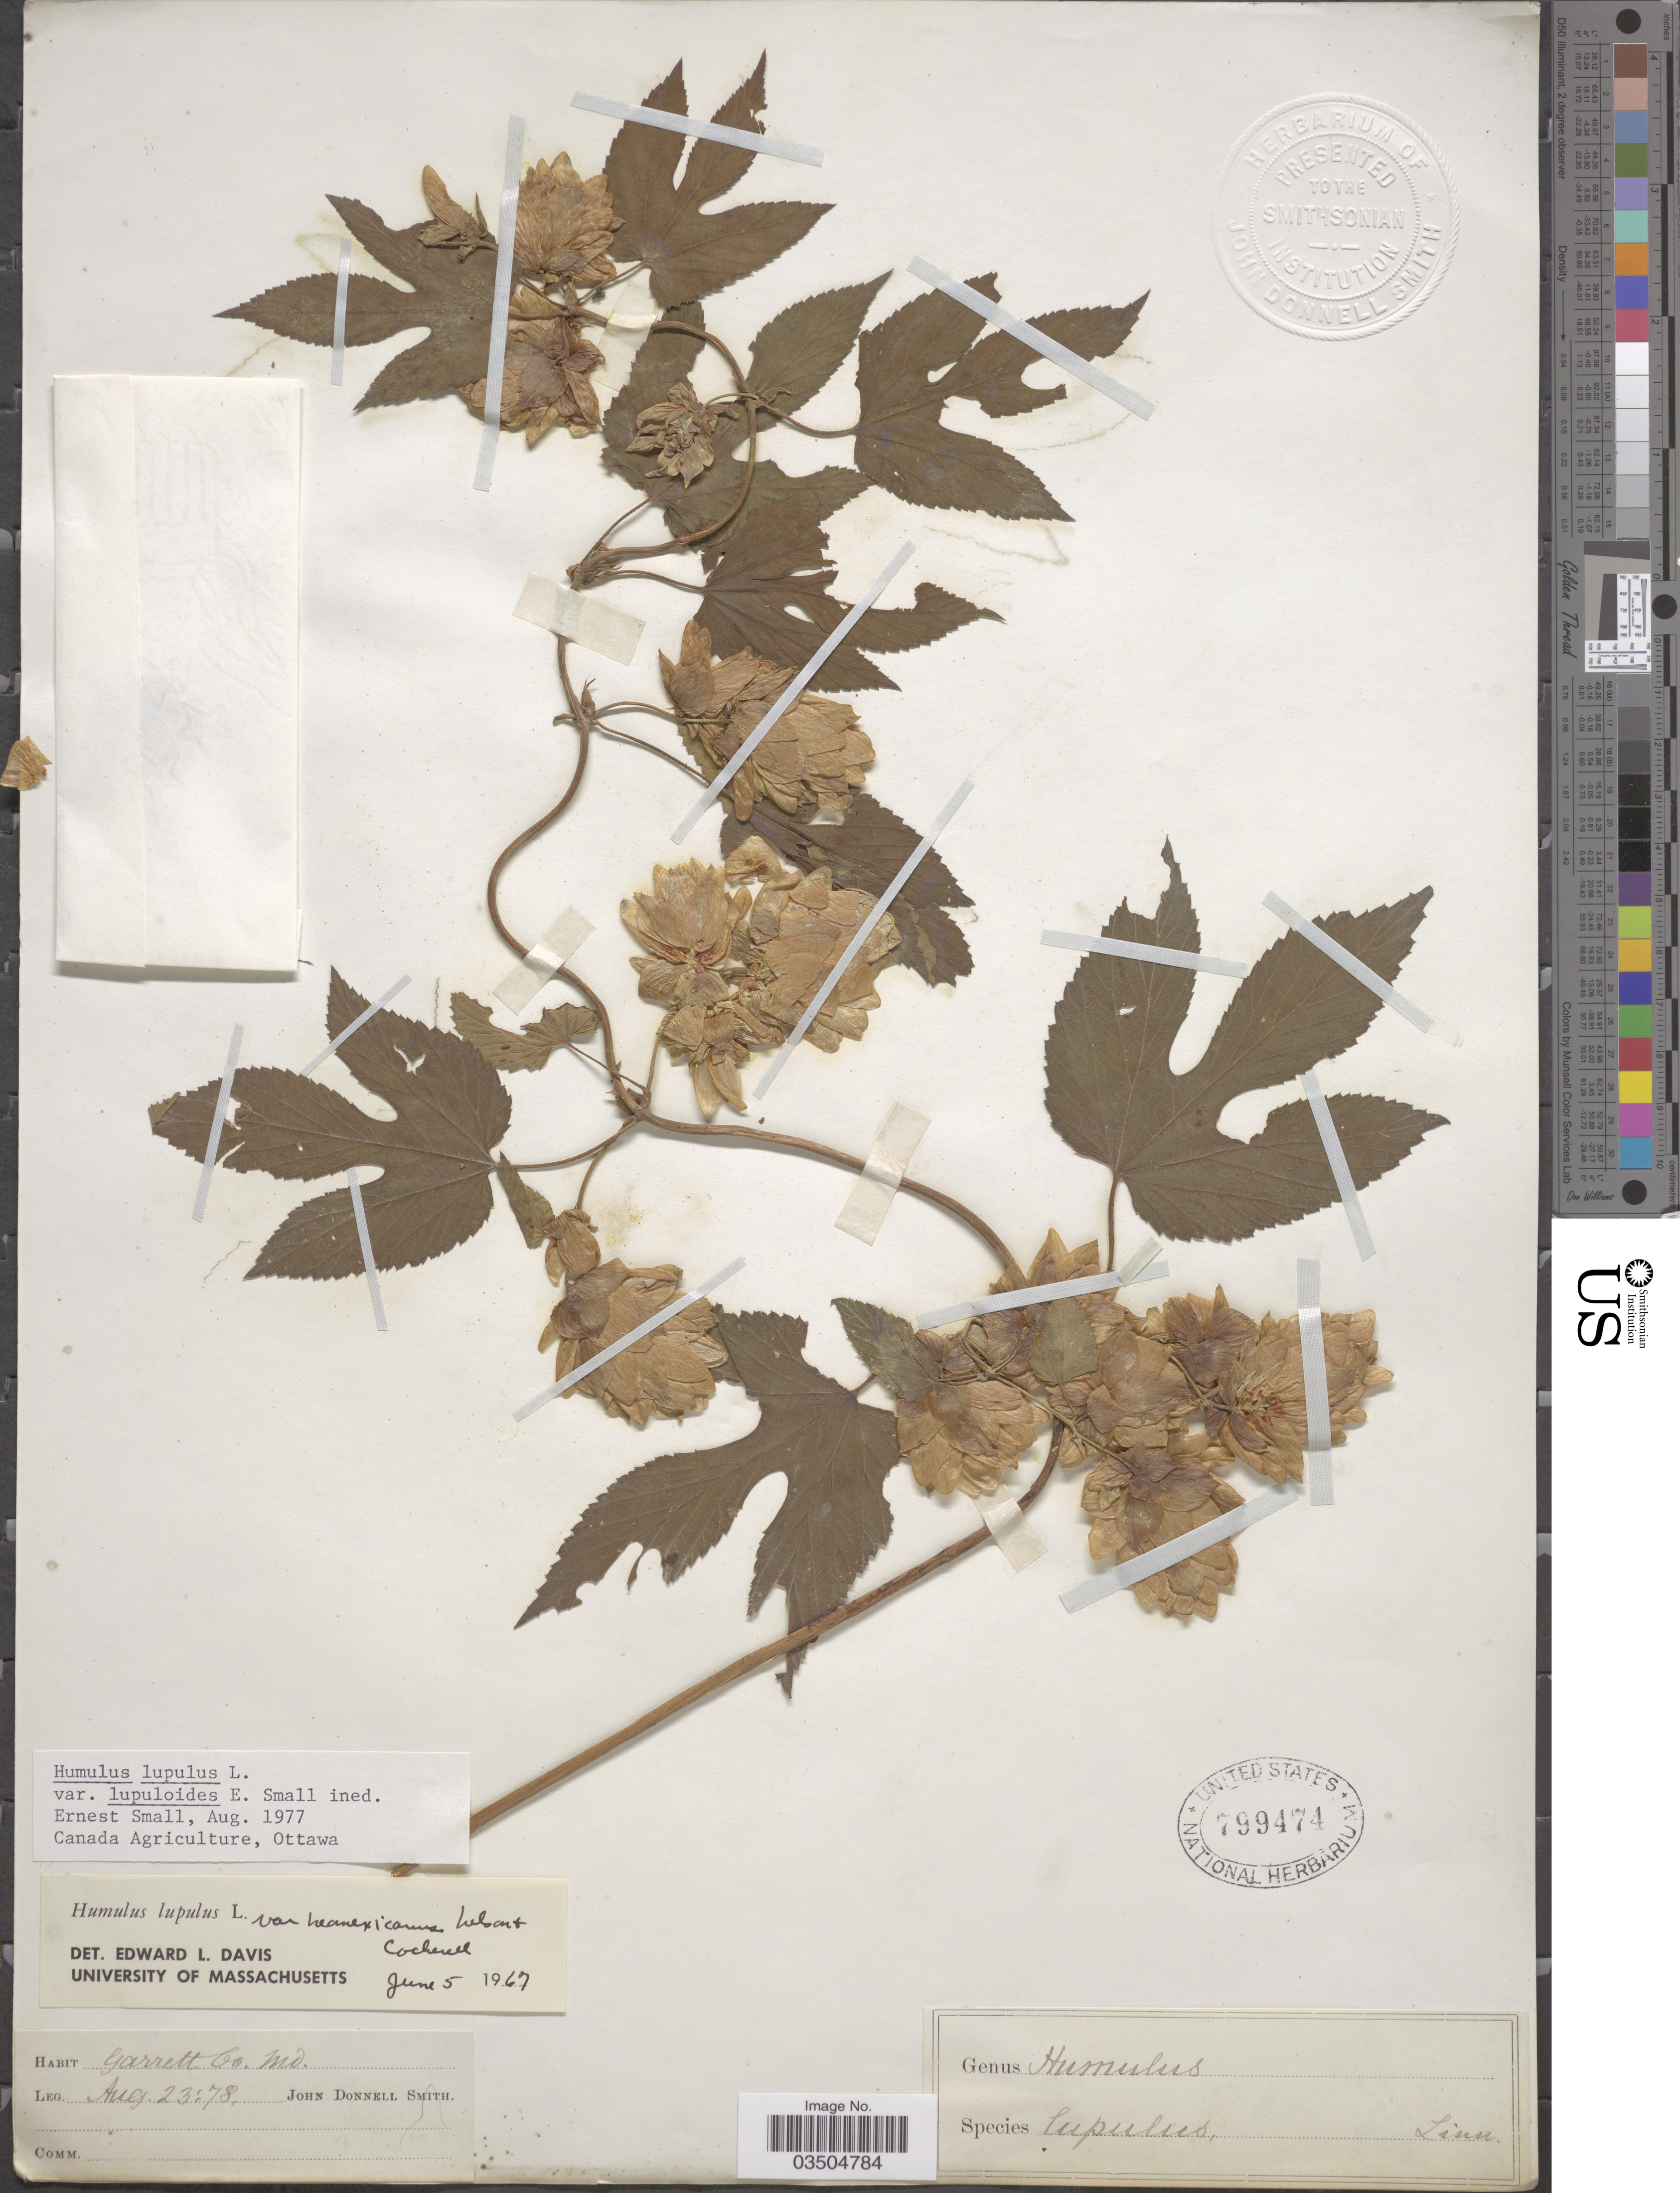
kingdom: Plantae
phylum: Tracheophyta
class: Magnoliopsida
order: Rosales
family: Cannabaceae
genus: Humulus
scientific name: Humulus americanus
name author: Nutt.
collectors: J. Donnell Smith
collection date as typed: Transcribed d/m/y: 23/8/78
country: United States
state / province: Maryland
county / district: Garrett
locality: Garrett Co.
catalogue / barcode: US 799474